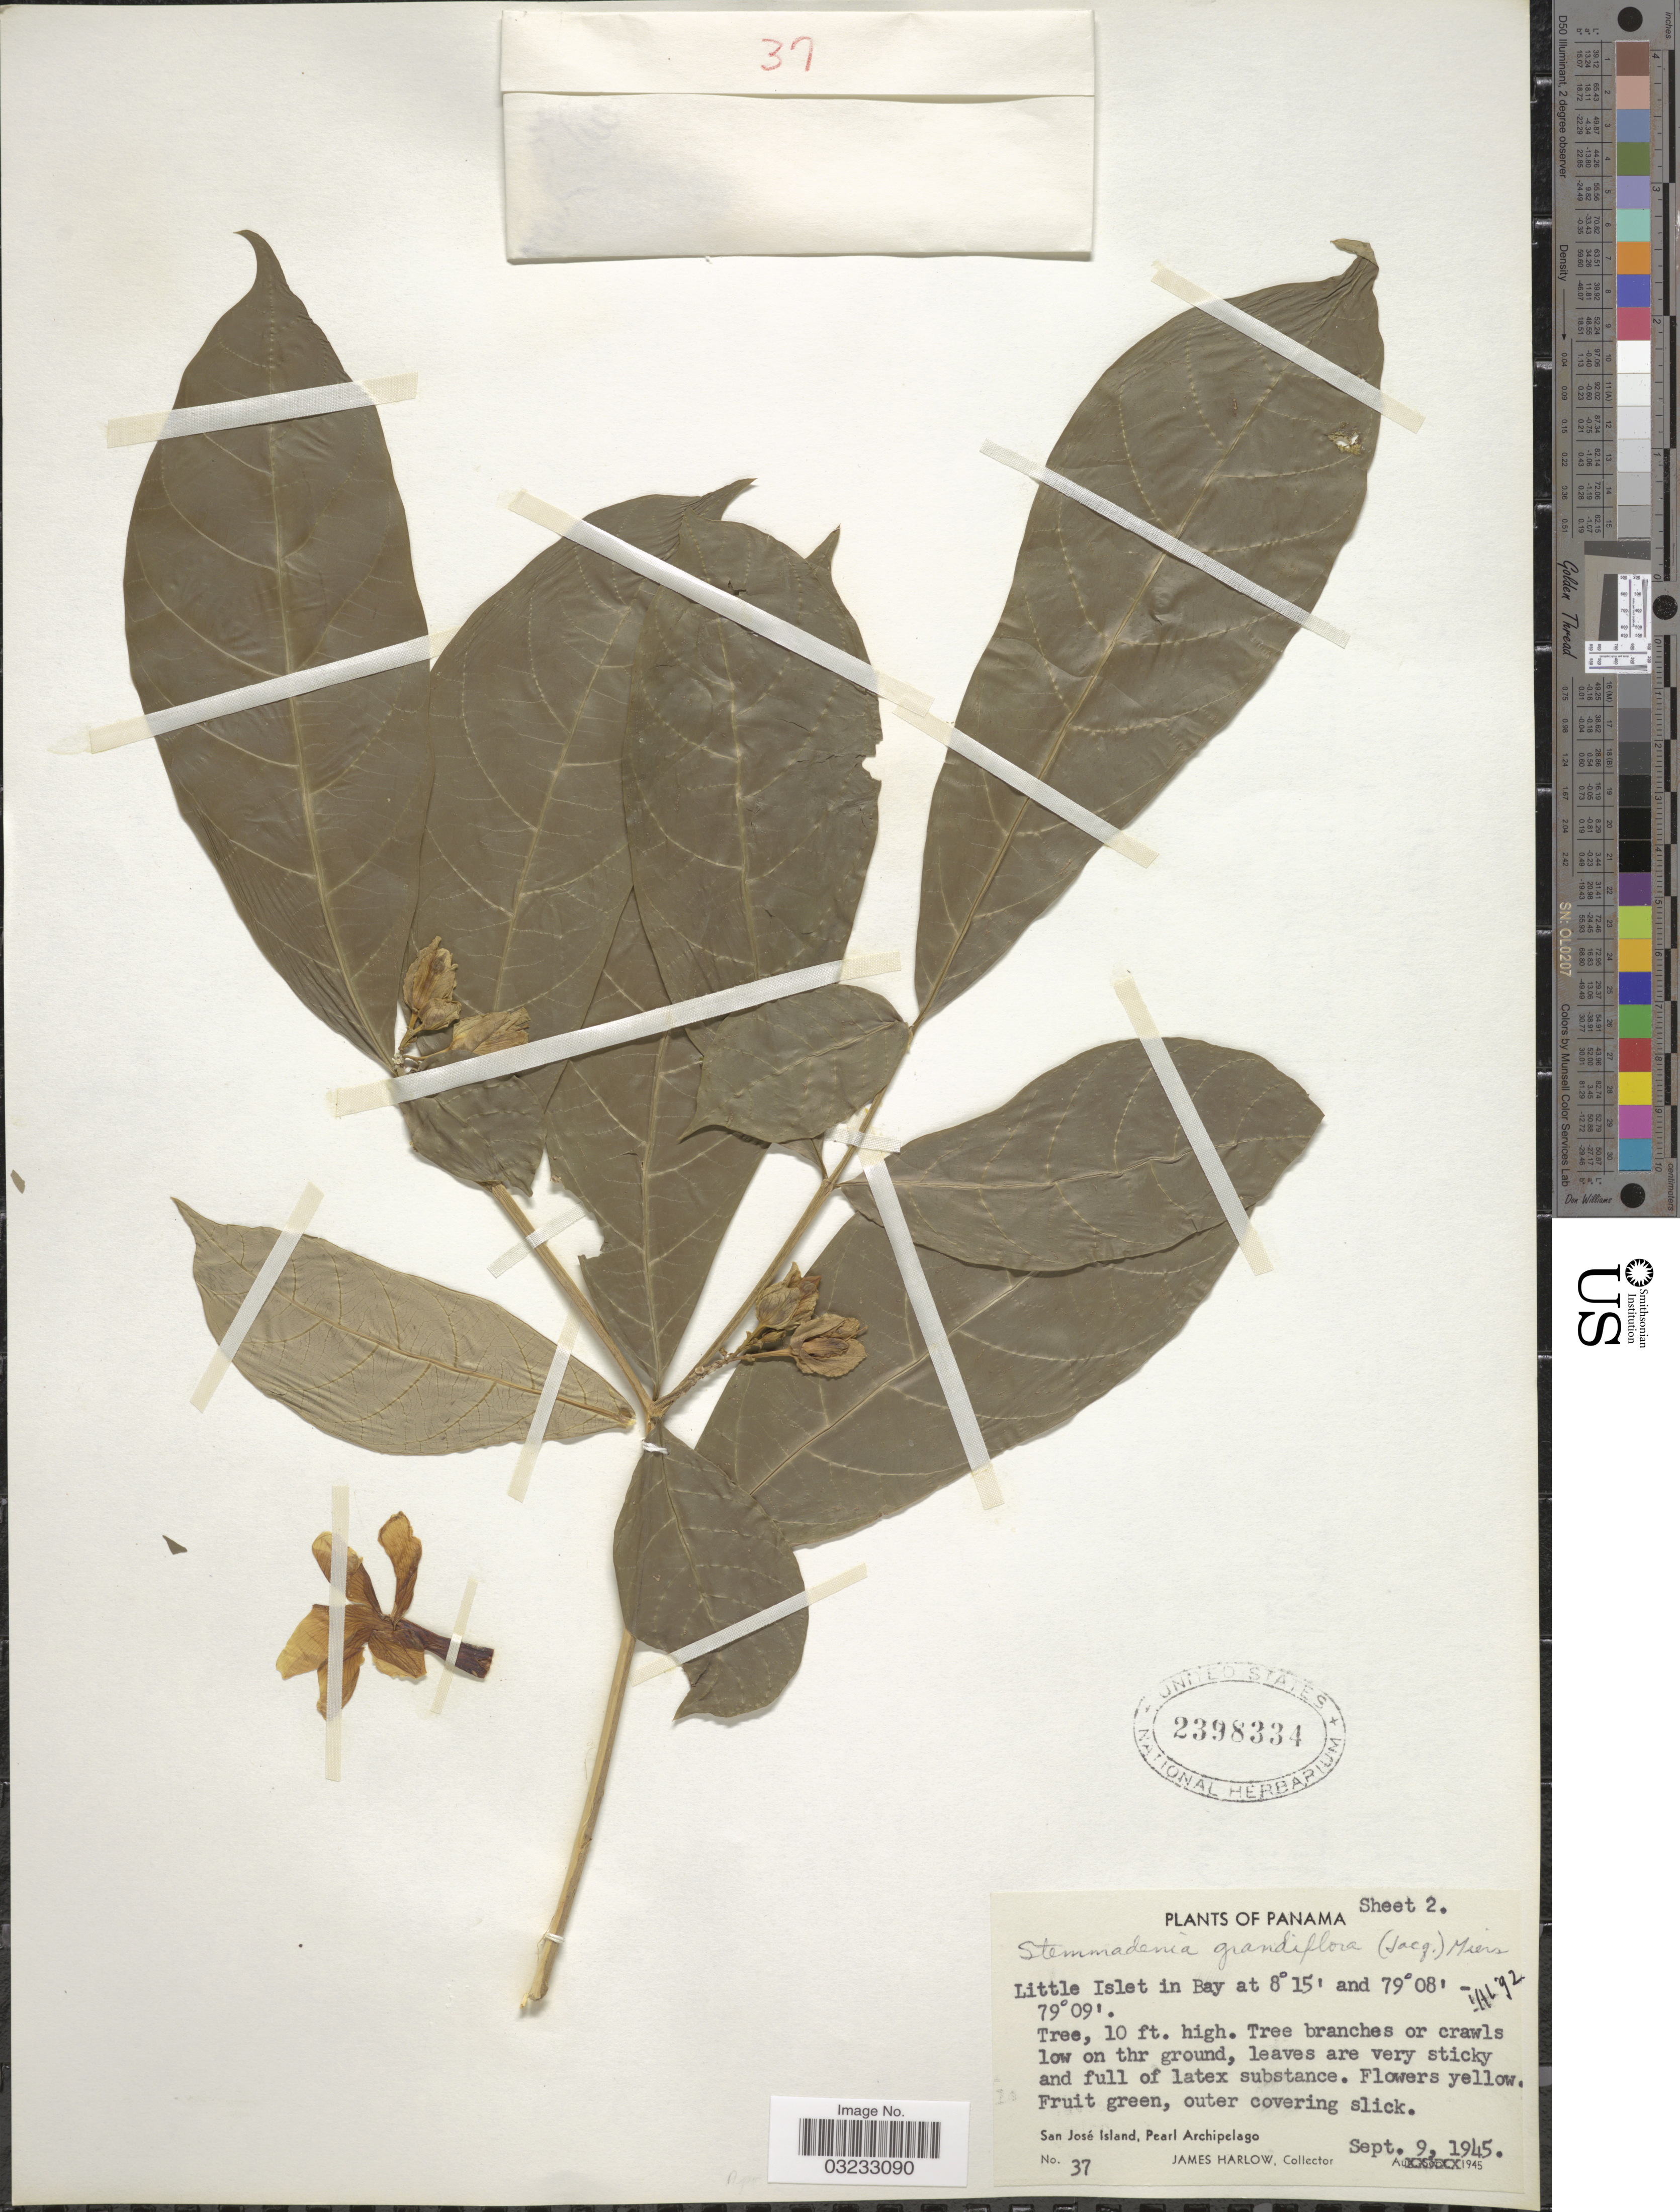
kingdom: Plantae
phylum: Tracheophyta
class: Magnoliopsida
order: Gentianales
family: Apocynaceae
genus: Stemmadenia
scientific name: Stemmadenia grandiflora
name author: (Jacq.) Miers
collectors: J. Harlow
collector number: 37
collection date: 1945-09-09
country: Panama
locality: Little Islet in Bay. San José Island, Pearl Archipelago.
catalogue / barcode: US 2398334